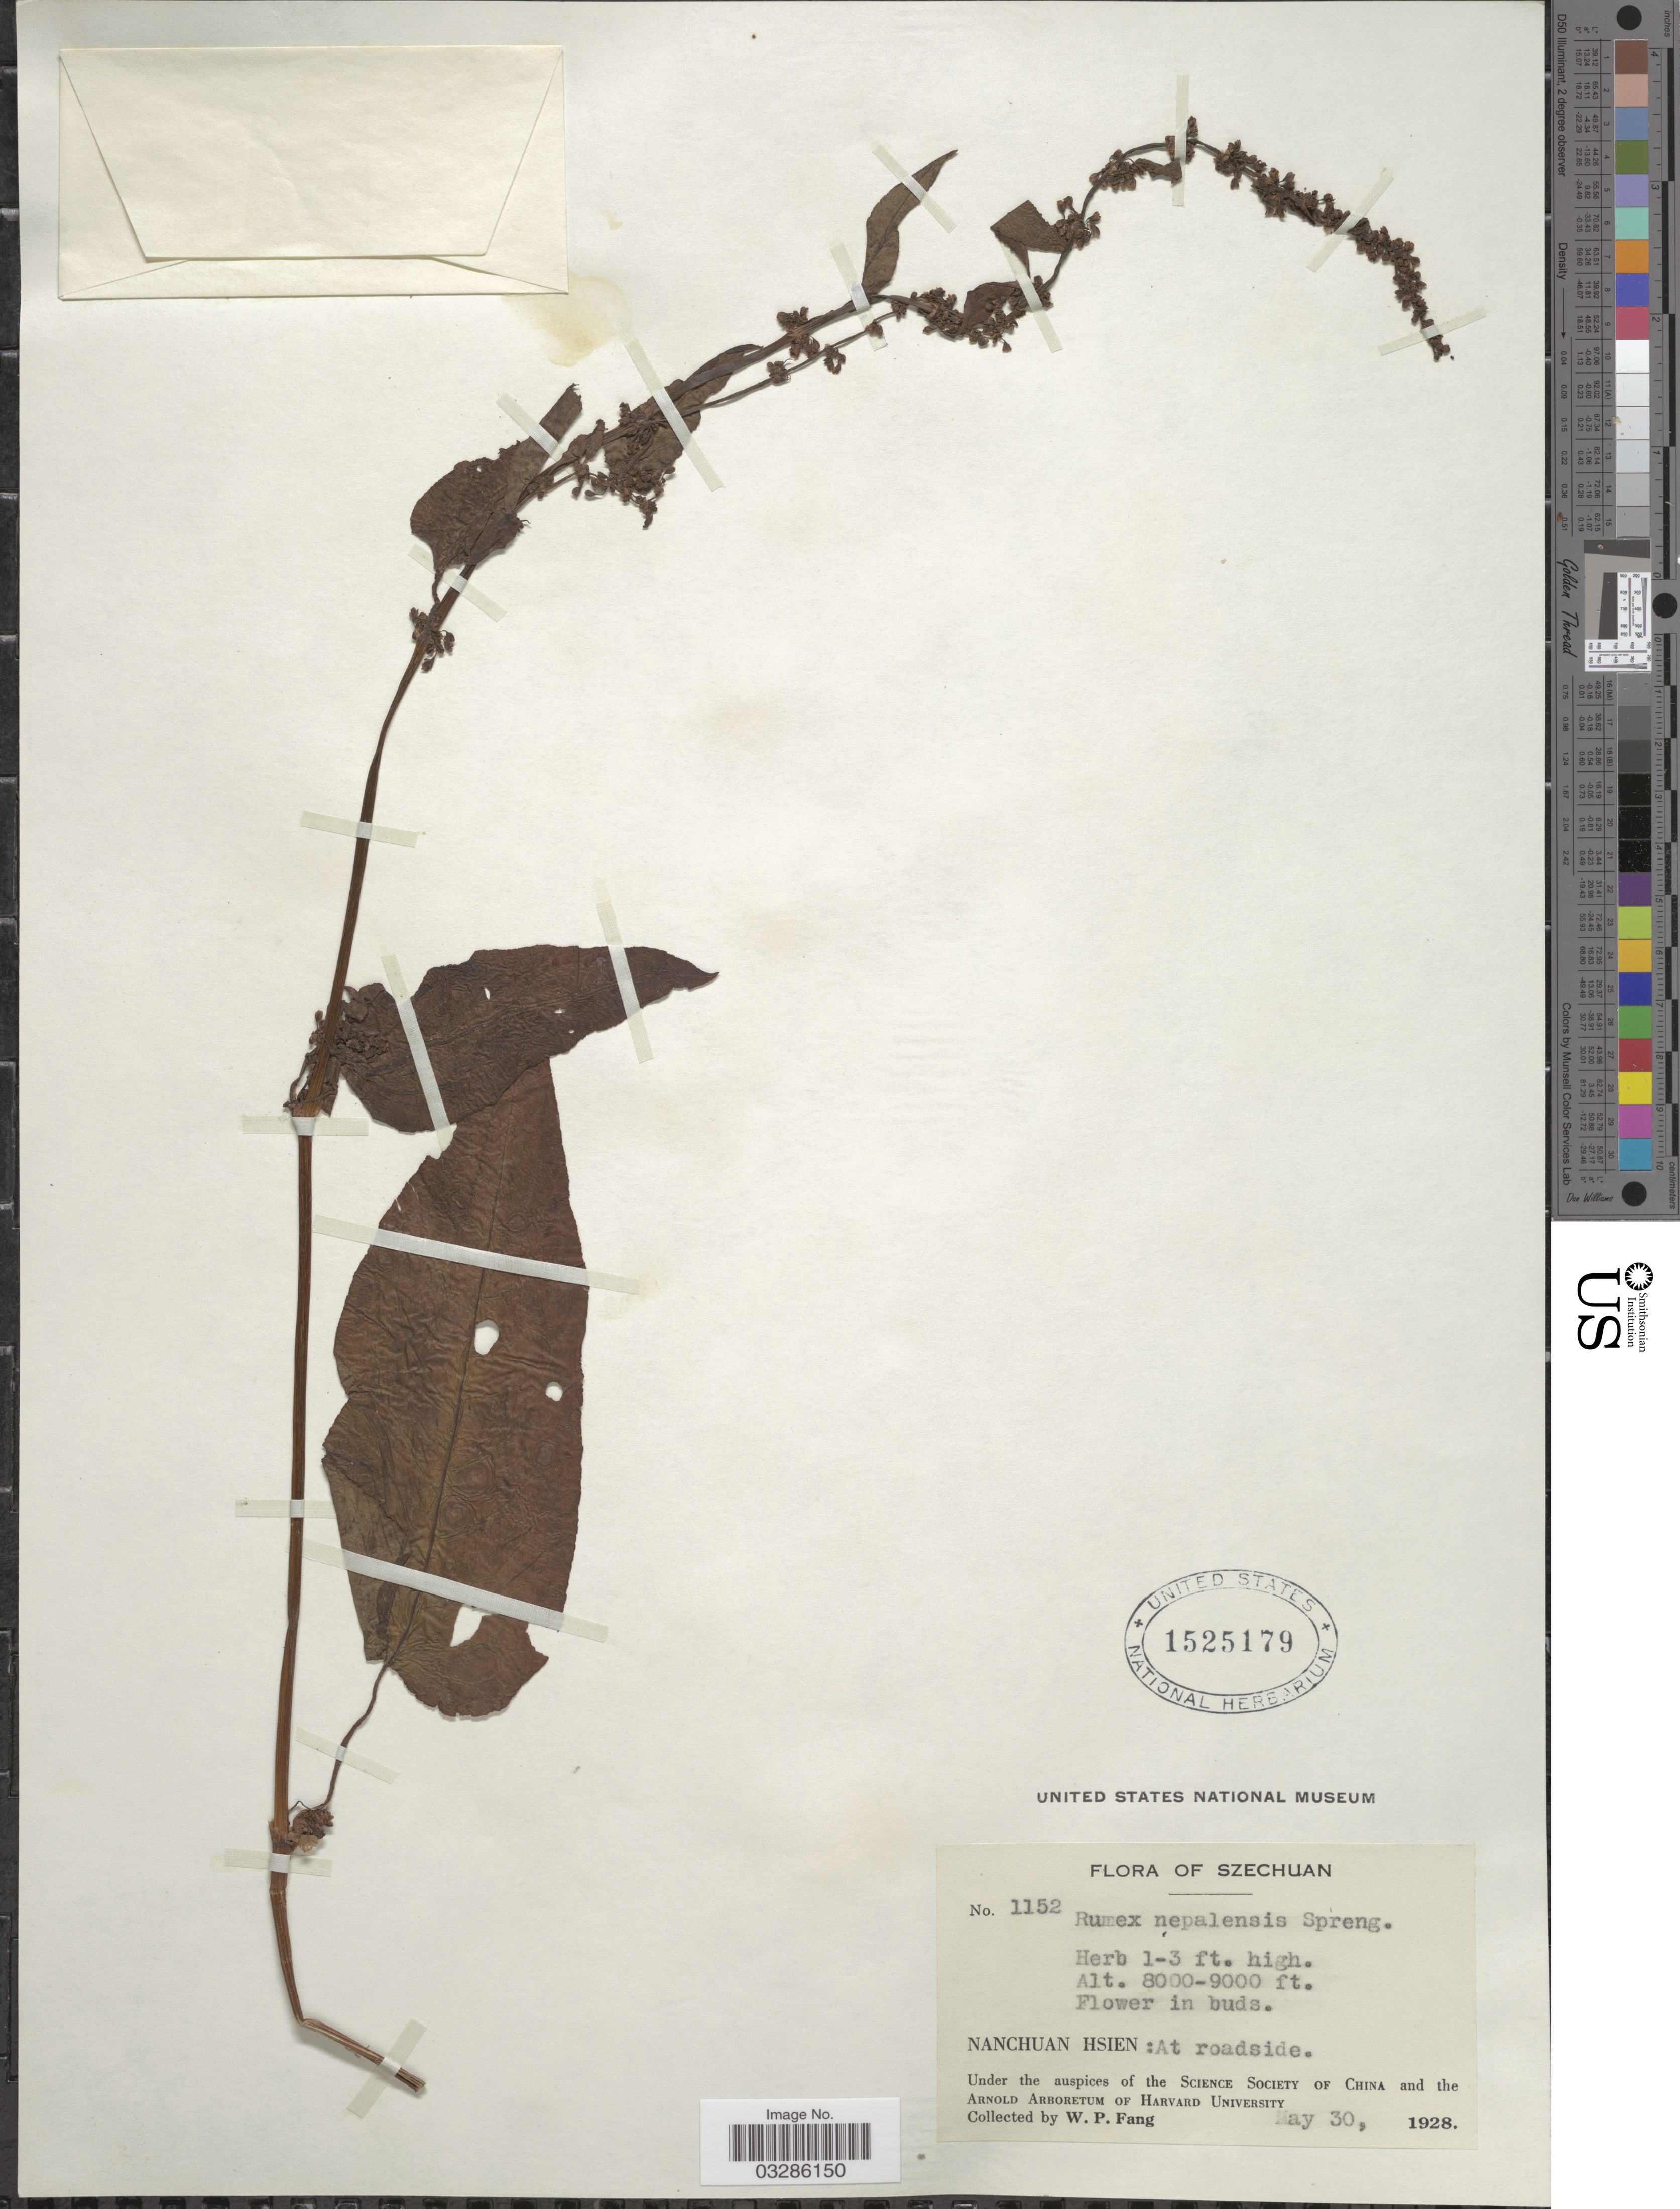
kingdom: Plantae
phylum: Tracheophyta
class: Magnoliopsida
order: Caryophyllales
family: Polygonaceae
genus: Rumex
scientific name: Rumex nepalensis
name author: Spreng.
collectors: W. P. Fang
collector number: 1152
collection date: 1928-05-30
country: China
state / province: Sichuan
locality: Szechuan. Nanchuan Hsien: At roadside.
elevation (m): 2438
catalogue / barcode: US 1525179